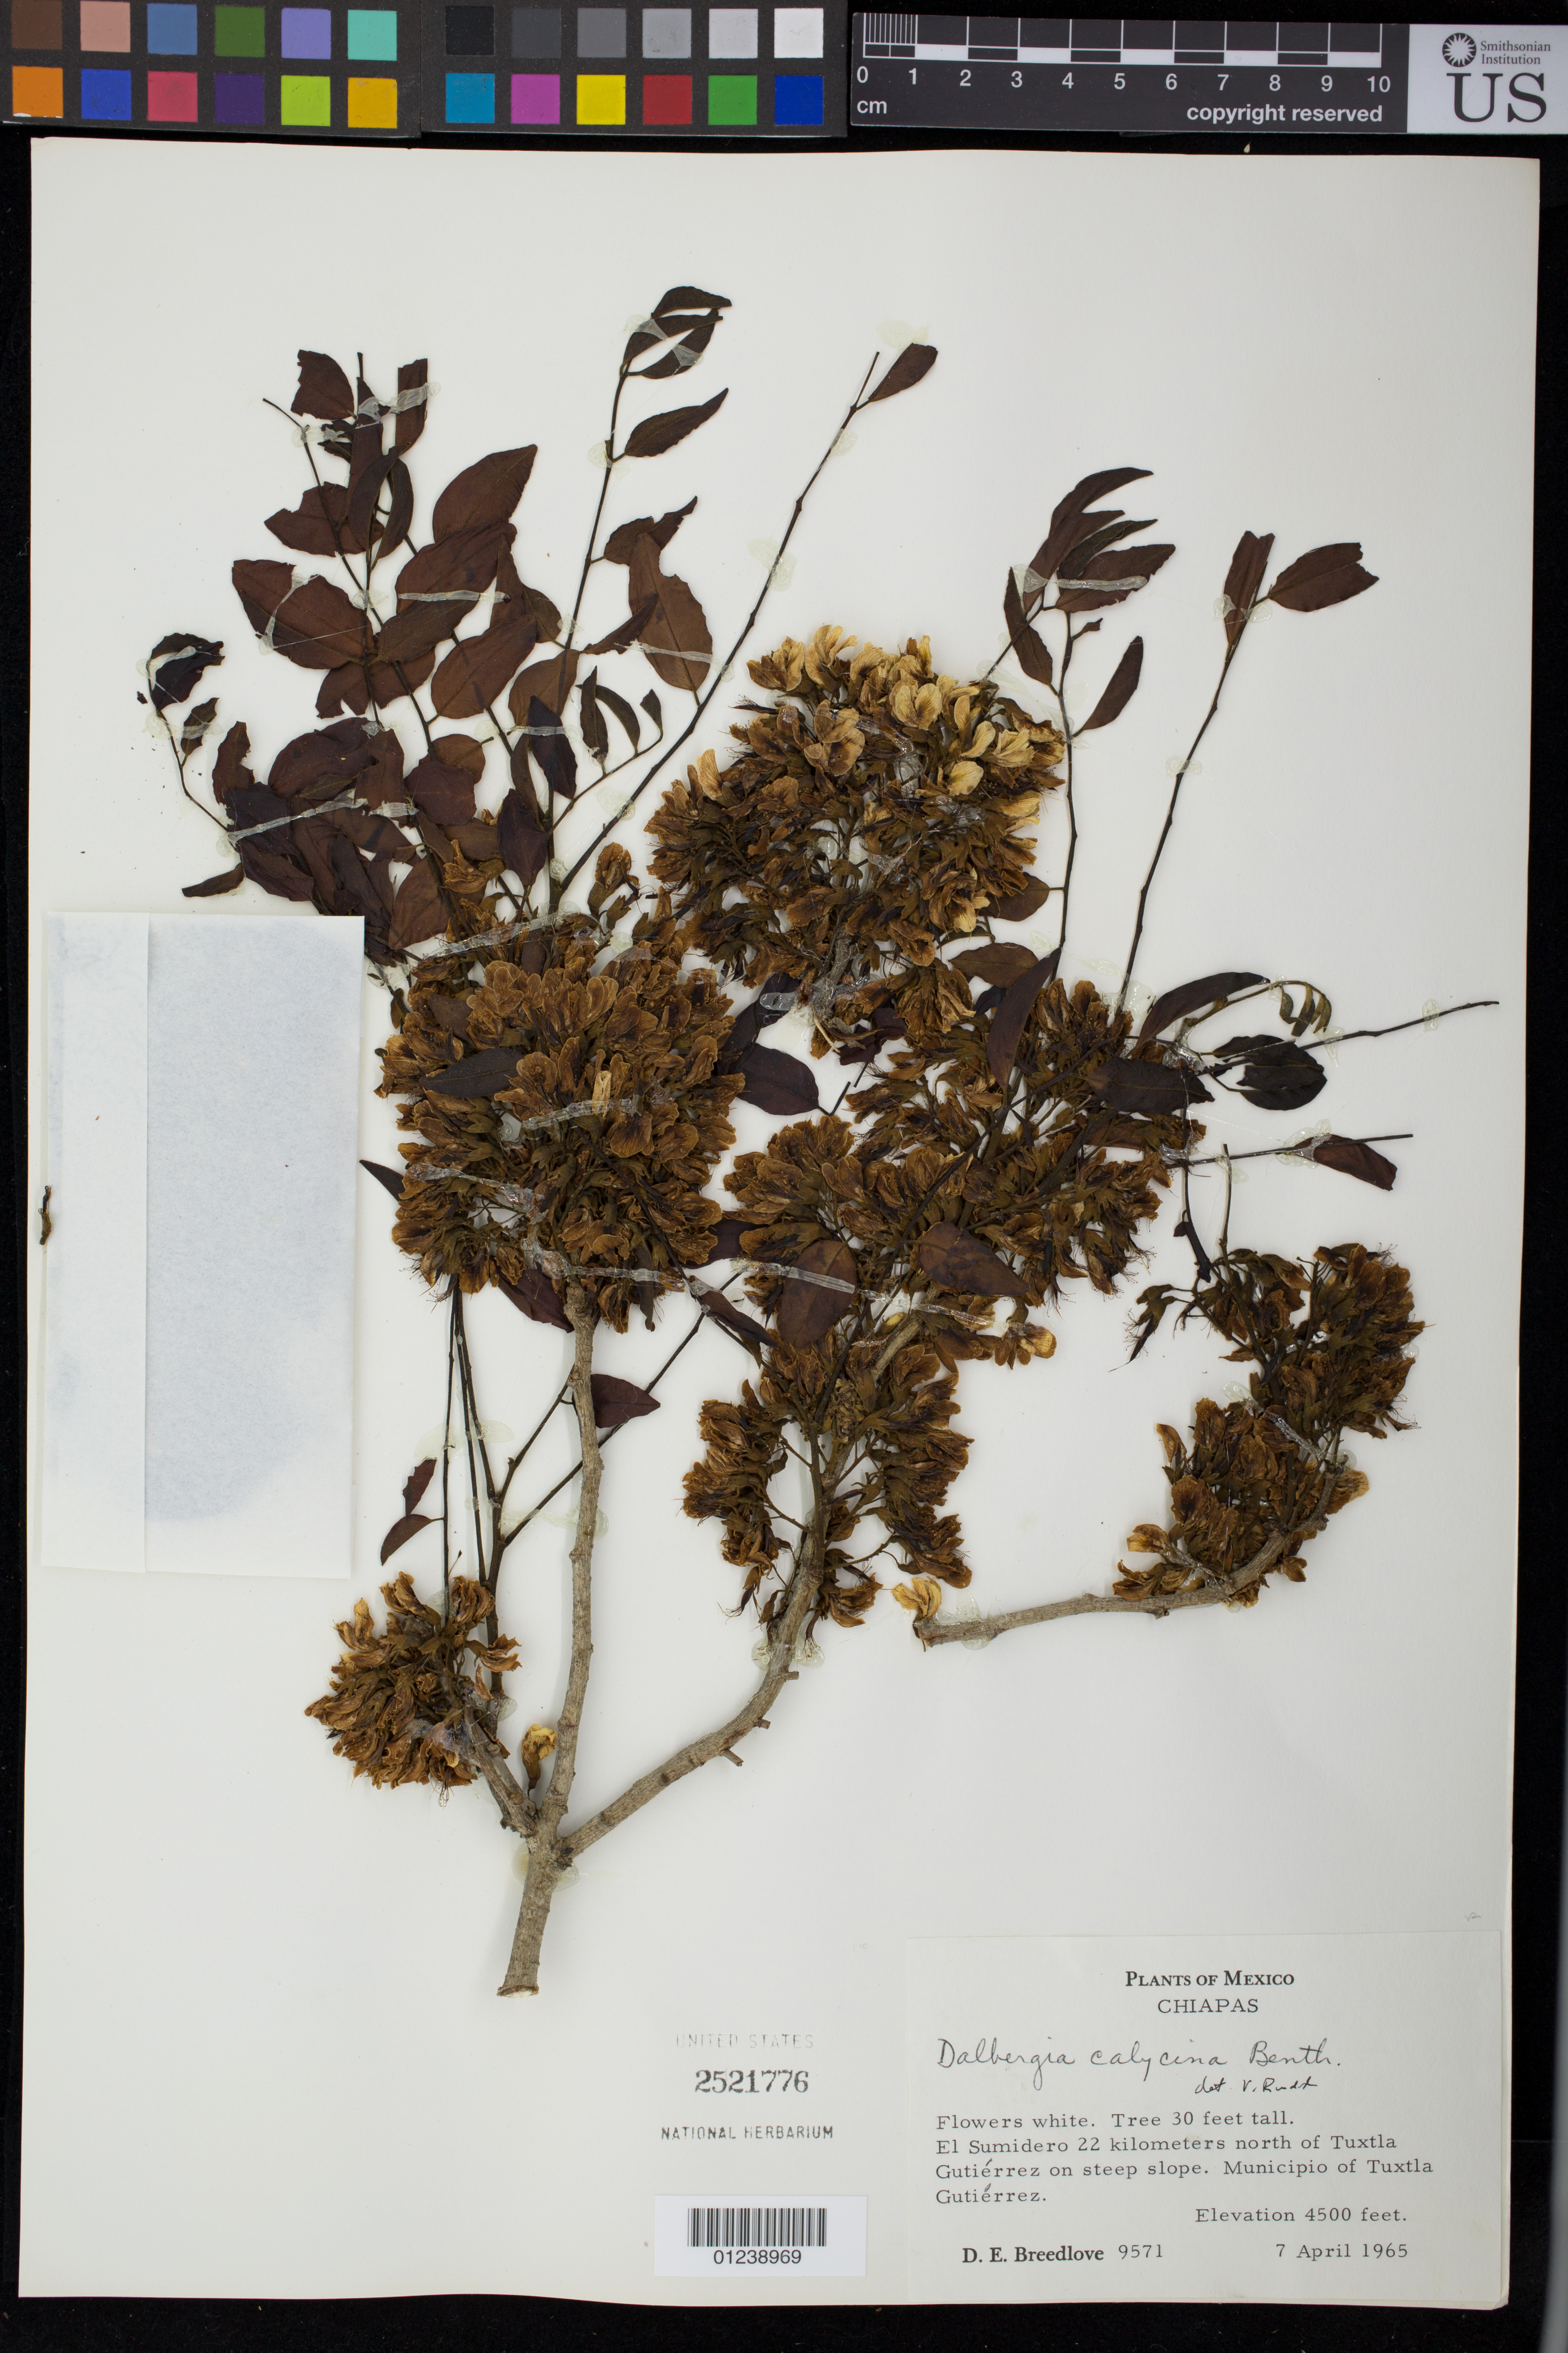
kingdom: Plantae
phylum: Tracheophyta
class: Magnoliopsida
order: Fabales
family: Fabaceae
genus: Dalbergia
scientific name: Dalbergia calycina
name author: Benth.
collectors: D. E. Breedlove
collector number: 9571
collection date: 1965-04-07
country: Mexico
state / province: Chiapas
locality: El Sumidero 22 kilometers north of Tuxtla Gutierrez on steep slope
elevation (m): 1372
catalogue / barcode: US 2521776